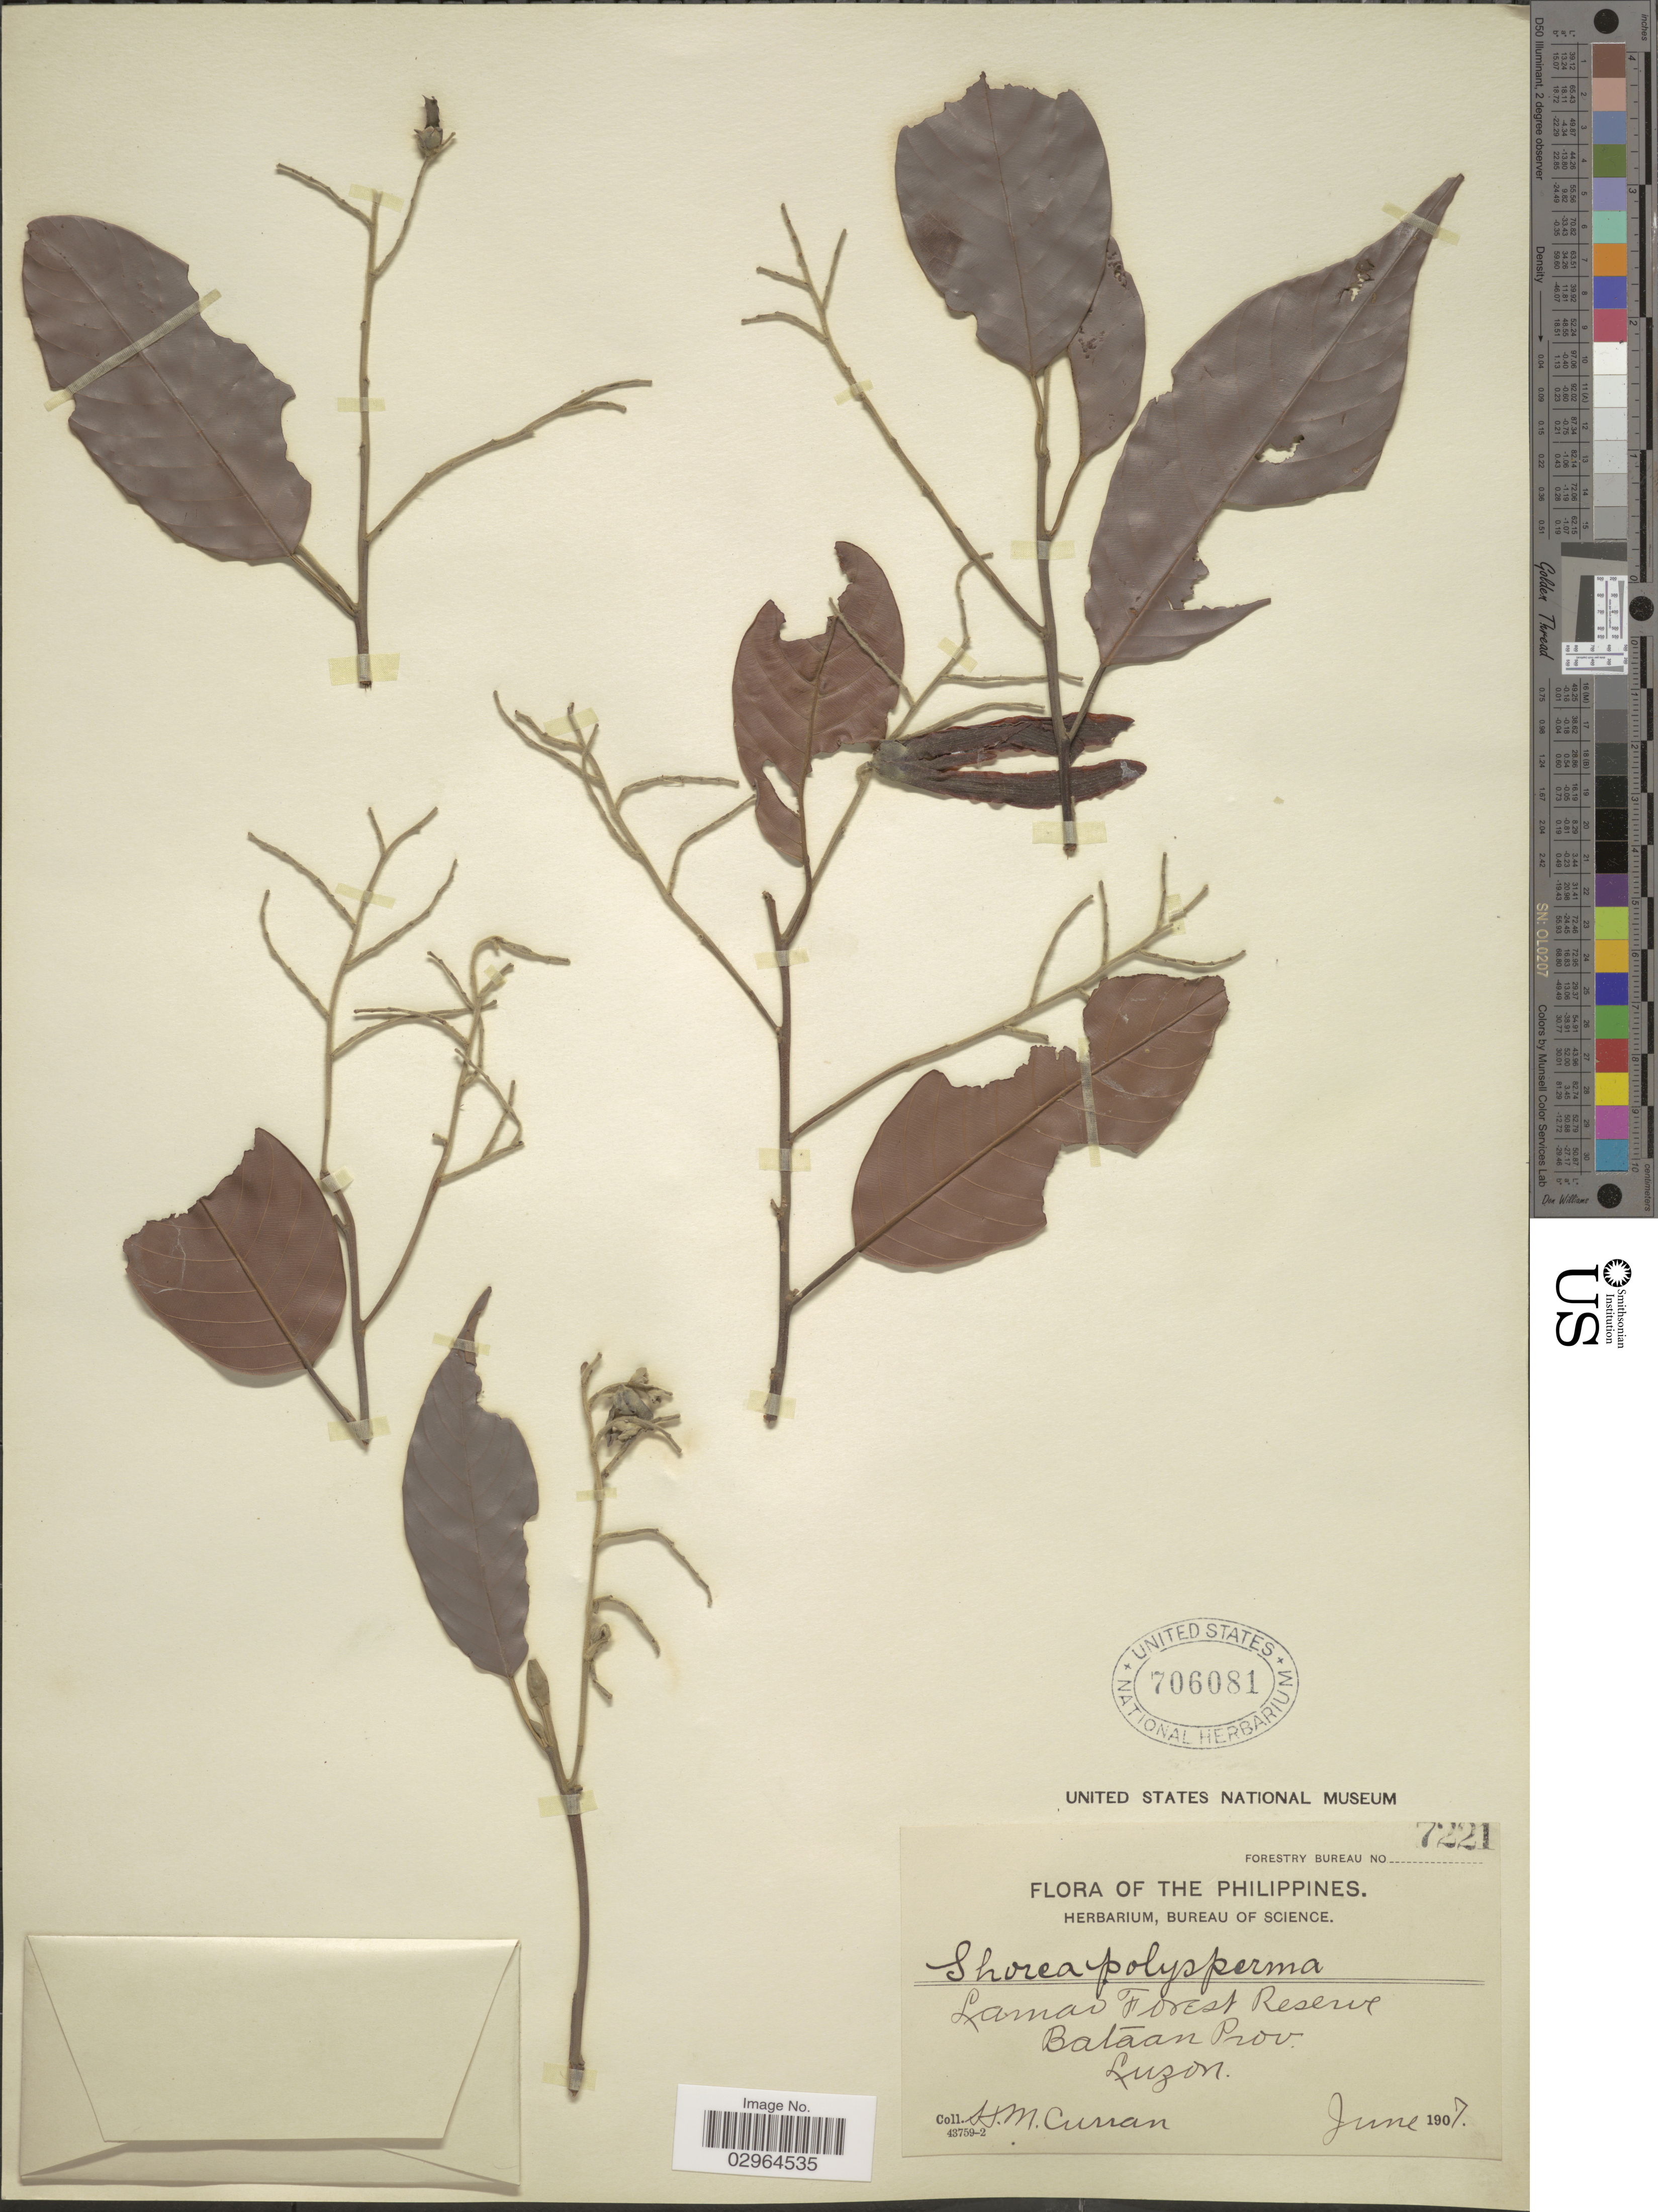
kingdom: Plantae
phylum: Tracheophyta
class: Magnoliopsida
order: Malvales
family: Dipterocarpaceae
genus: Rubroshorea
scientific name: Rubroshorea polysperma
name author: (Blanco) P.S. Ashton & J. Heck.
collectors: H. M. Curran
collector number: Forestry Bureau 7221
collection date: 1907-06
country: Philippines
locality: Lamao Forest Reserve, Bataan Prov., Luzon.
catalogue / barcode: US 706081